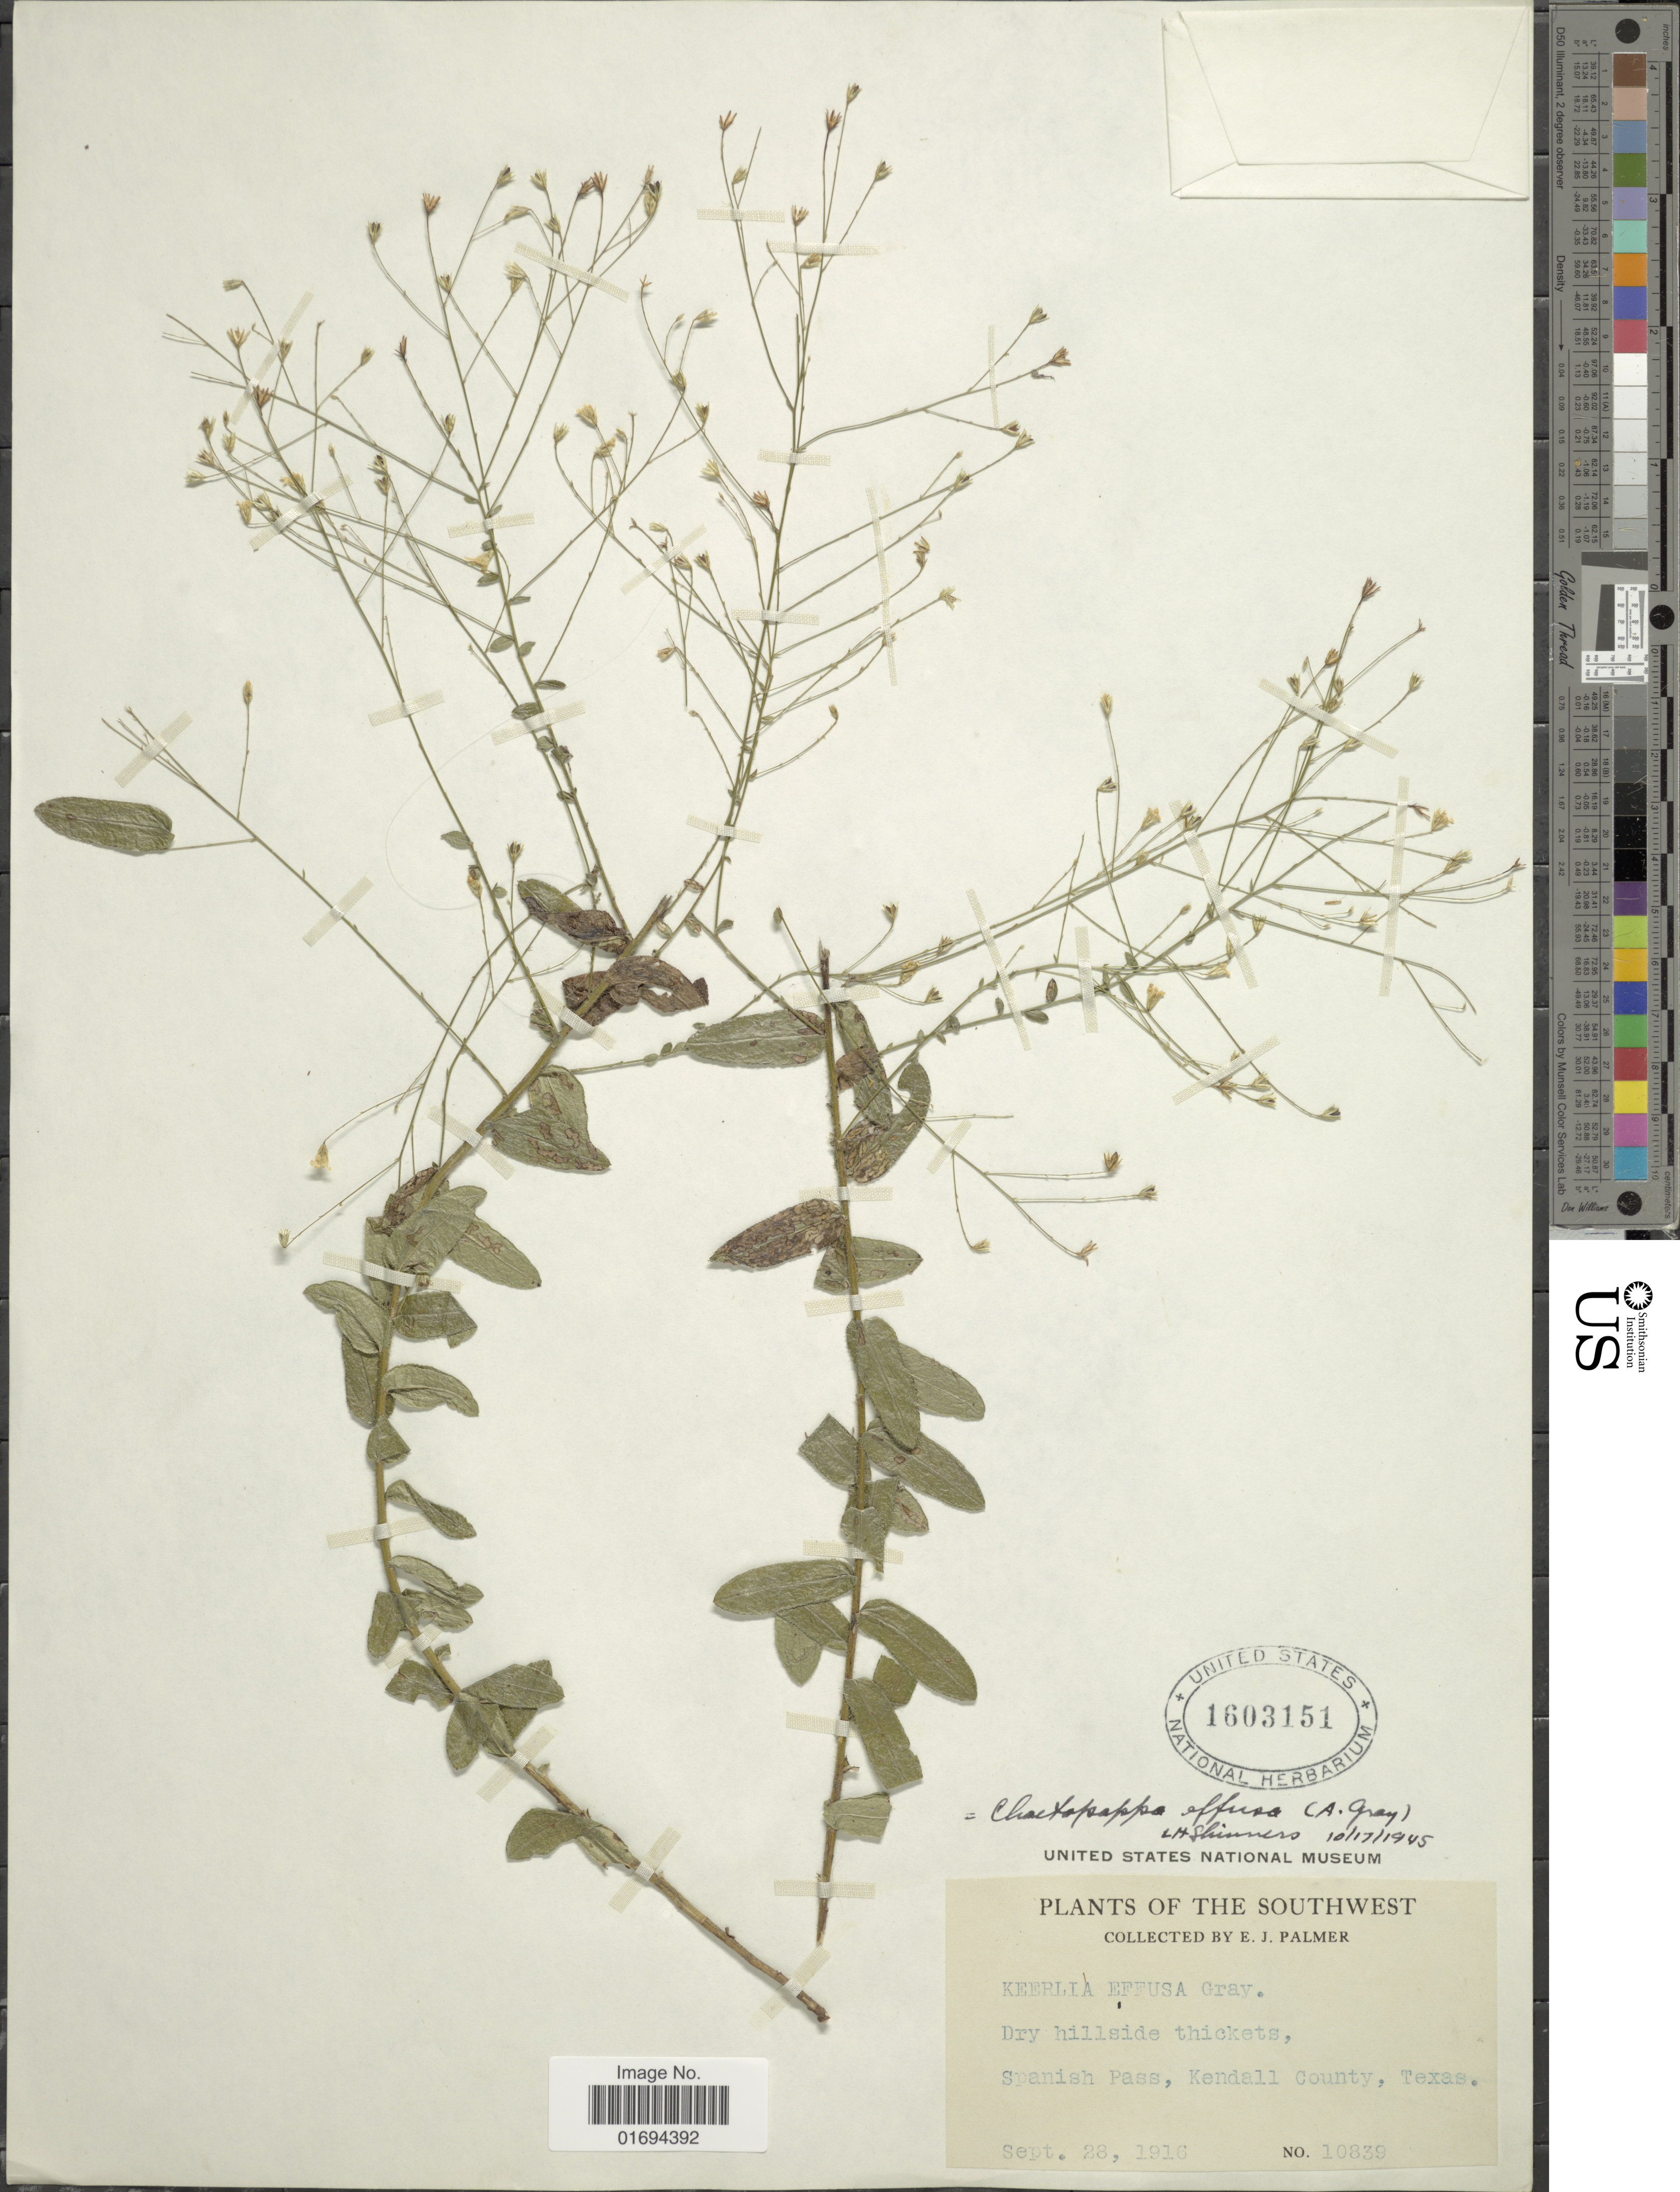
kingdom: Plantae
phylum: Tracheophyta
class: Magnoliopsida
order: Asterales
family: Asteraceae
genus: Chaetopappa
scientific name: Chaetopappa effusa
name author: (A. Gray) Shinners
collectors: E. J. Palmer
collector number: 10839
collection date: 1916-09-28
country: United States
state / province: Texas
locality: Spanish Pass, Kendall County, Texas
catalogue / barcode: US 1603151